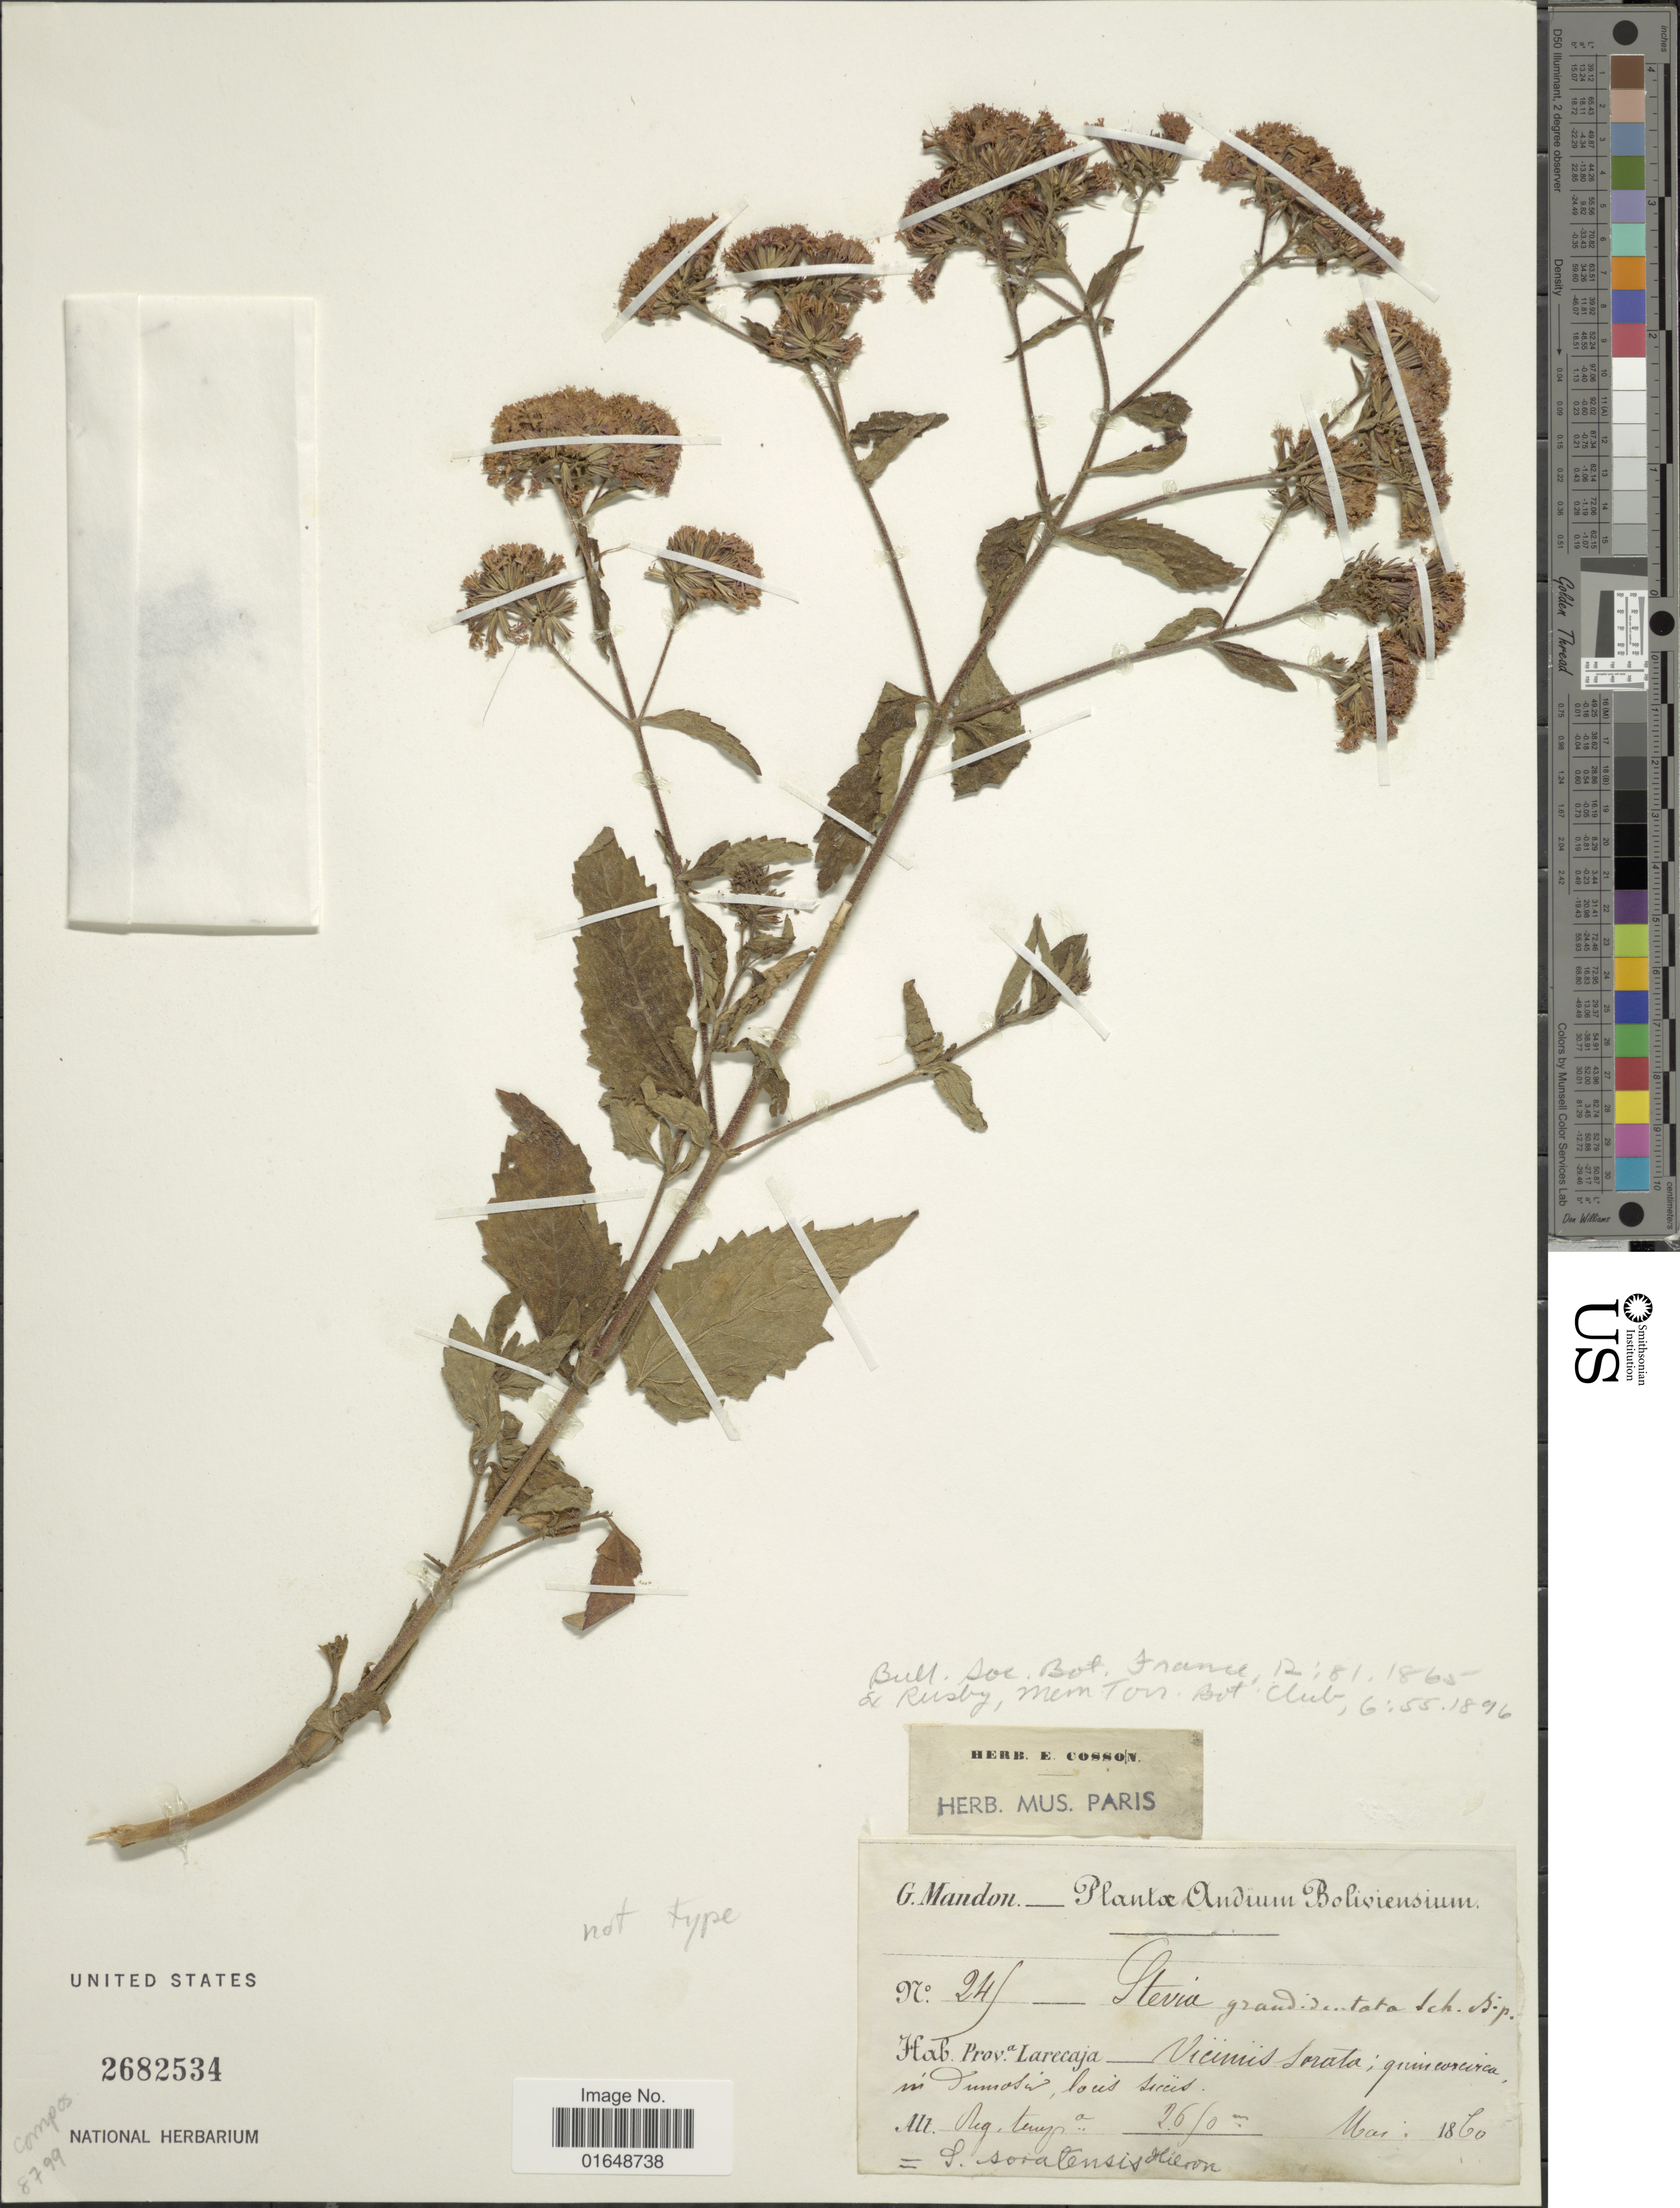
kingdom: Plantae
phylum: Tracheophyta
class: Magnoliopsida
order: Asterales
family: Asteraceae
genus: Stevia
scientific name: Stevia soratensis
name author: Hieron.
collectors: G. Mandon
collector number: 245*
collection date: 1860-05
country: Bolivia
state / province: La Páz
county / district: Larecaja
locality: Prov. a Larecaja, Vicinis Sorata; Quincocirca in dumosis locus siccis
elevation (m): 2650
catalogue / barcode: US 2682534